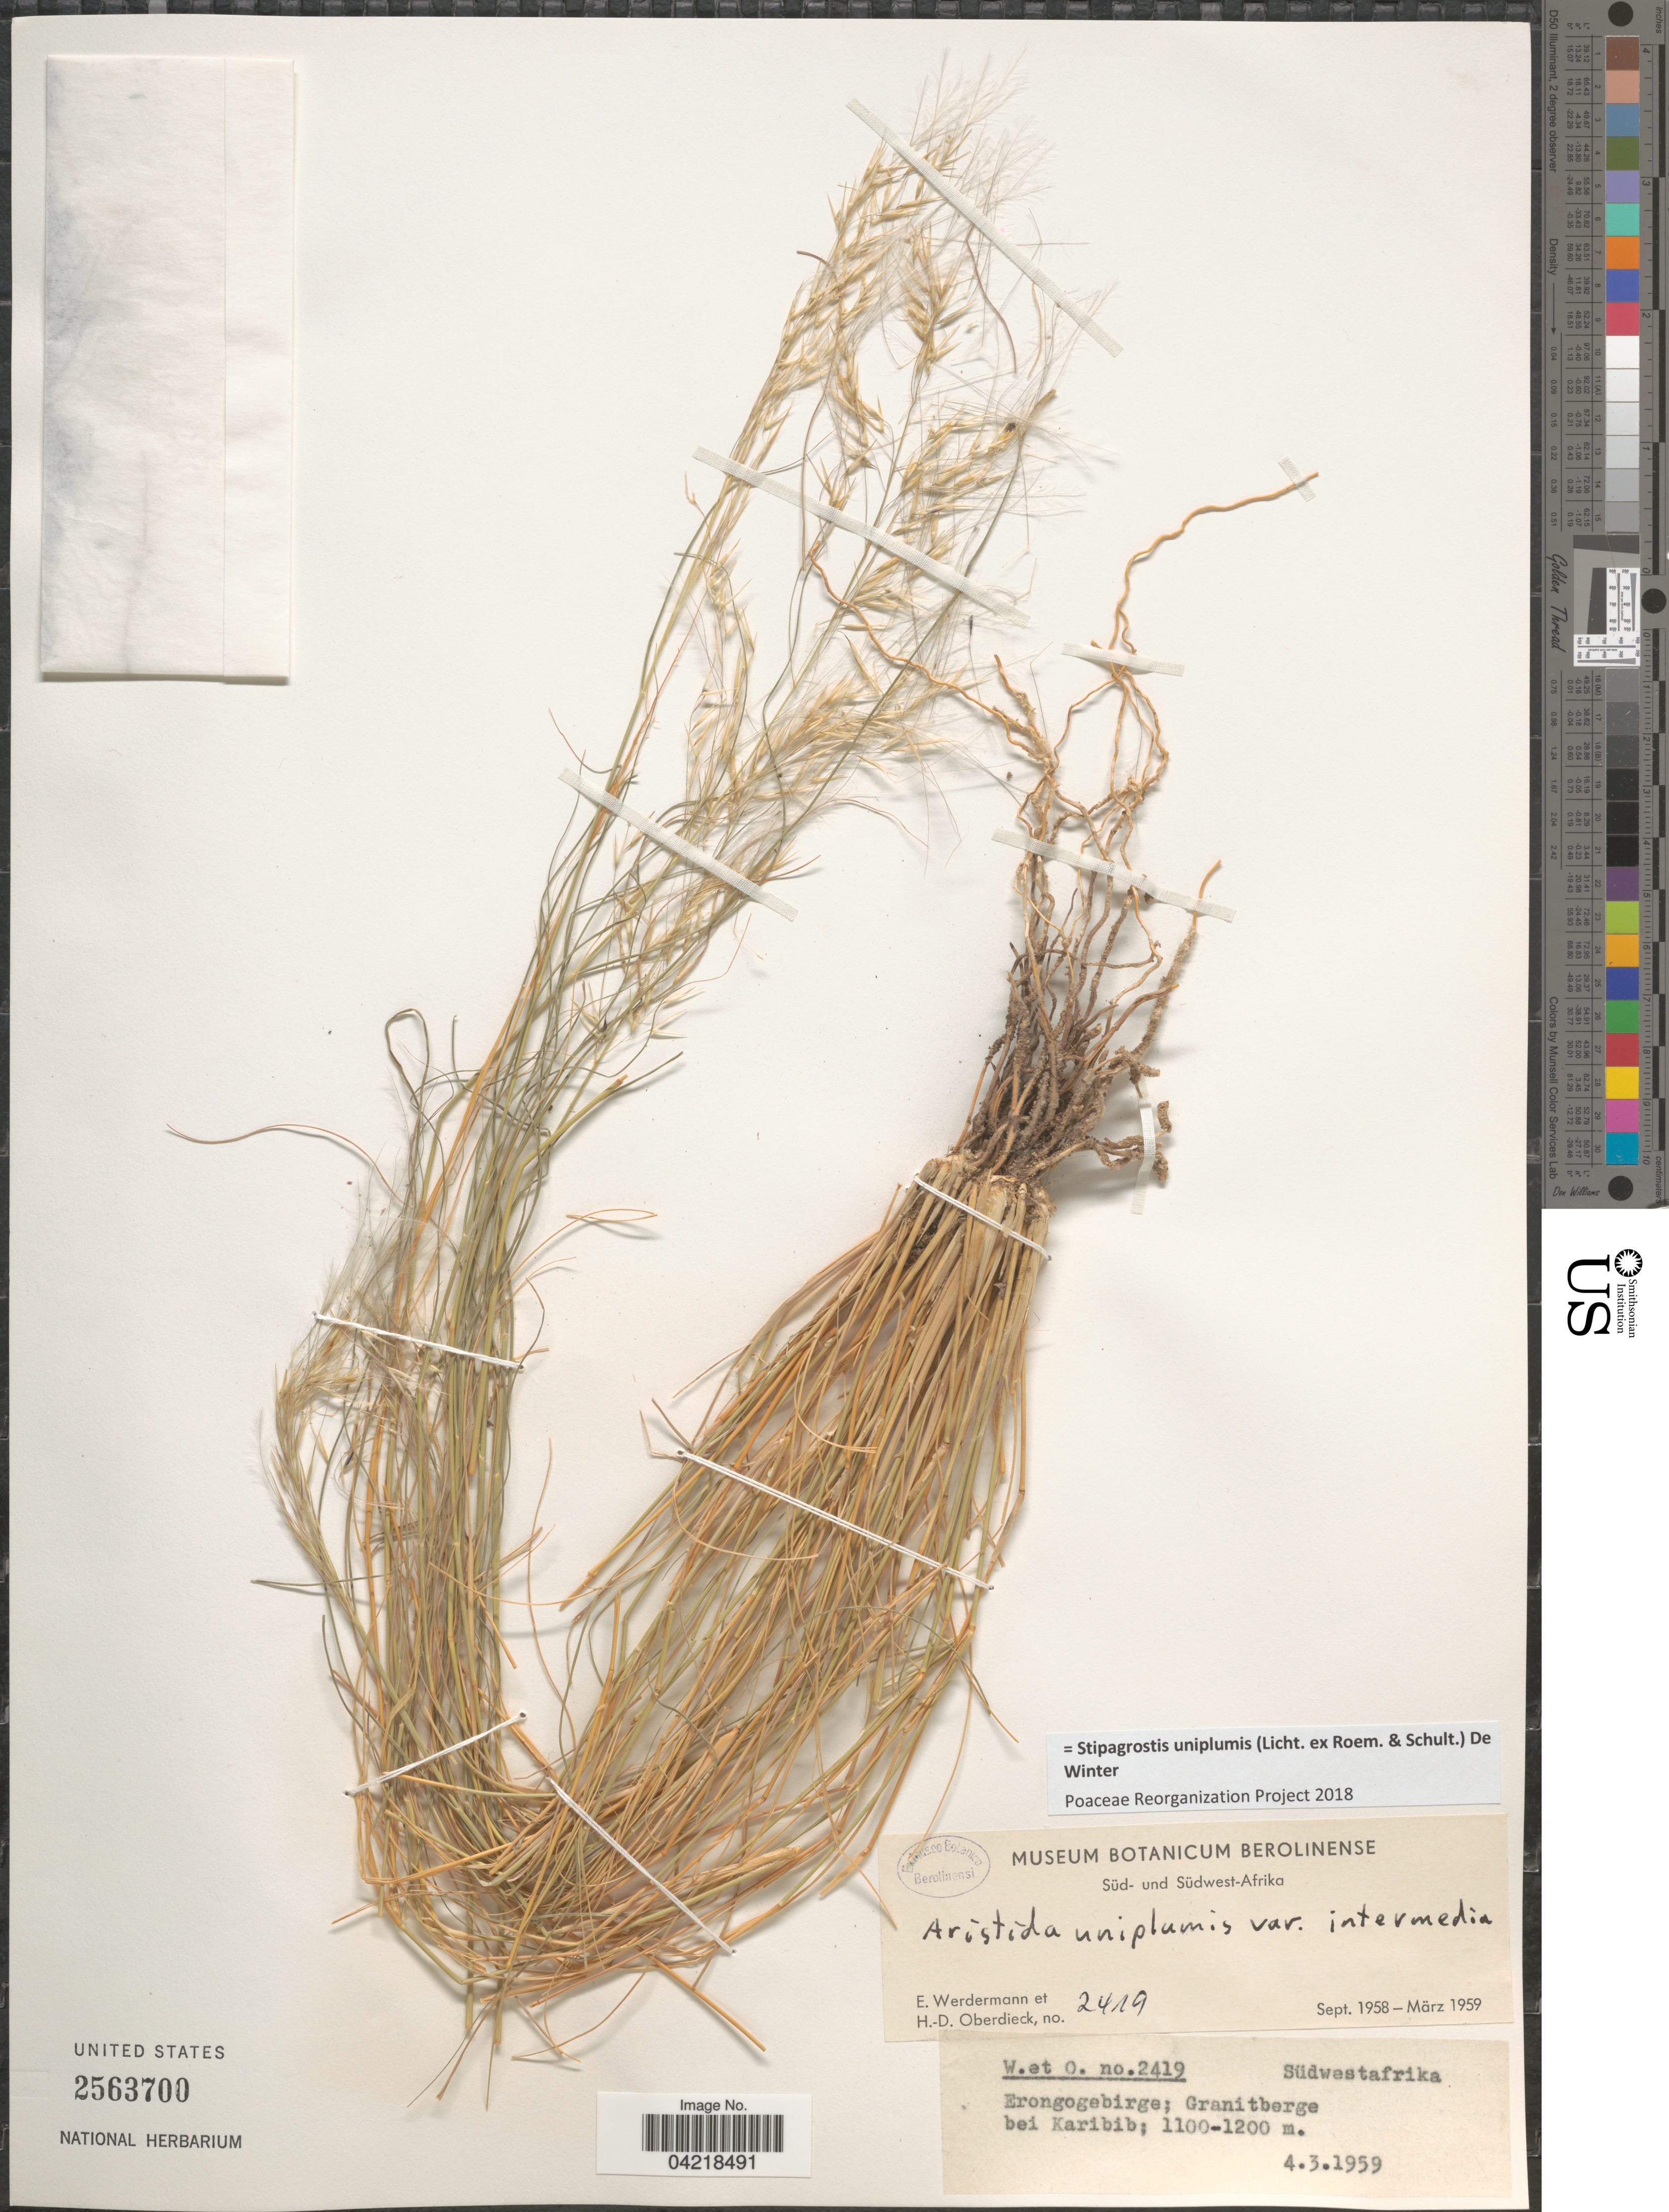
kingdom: Plantae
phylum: Tracheophyta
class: Liliopsida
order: Poales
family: Poaceae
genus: Stipagrostis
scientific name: Stipagrostis uniplumis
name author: (Licht.) De Winter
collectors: E. Werdermann & H. Oberdieck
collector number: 2419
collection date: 1959-03-04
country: Namibia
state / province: Erongo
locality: Südwestafrica. Erongogebirge; Granitberge bei Karibib.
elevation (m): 1100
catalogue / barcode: US 2563700